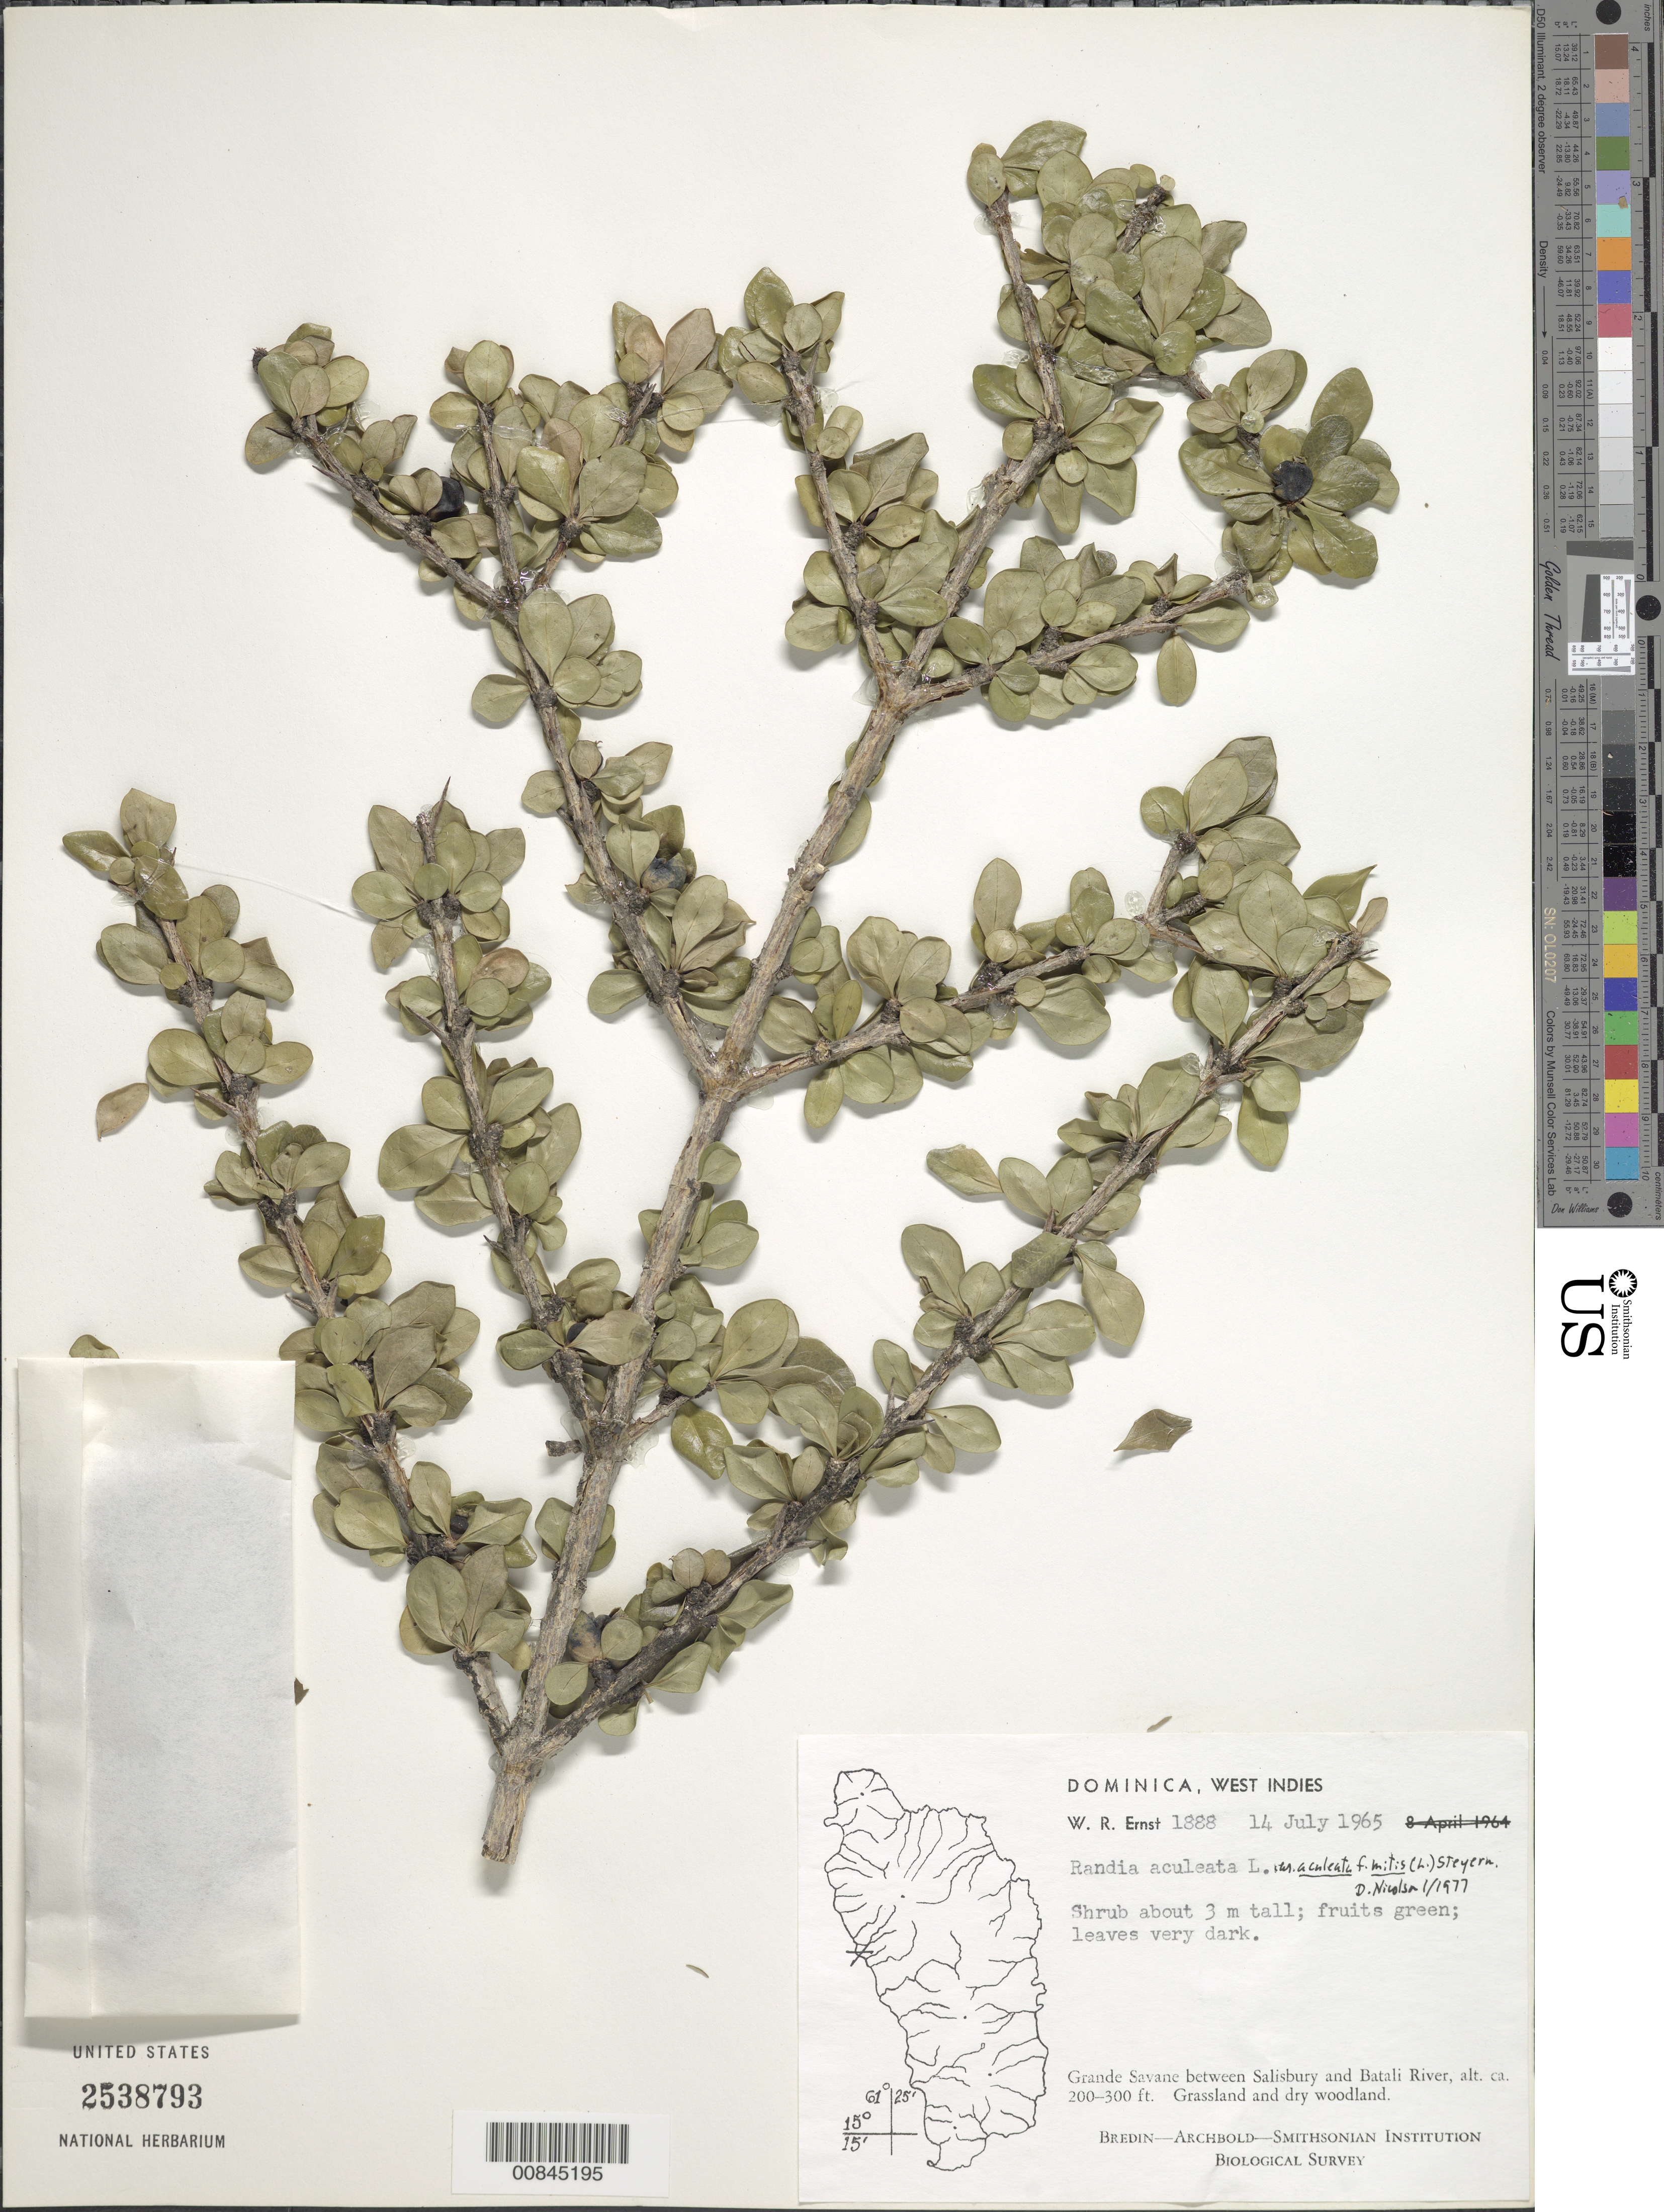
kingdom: Plantae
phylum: Tracheophyta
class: Magnoliopsida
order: Gentianales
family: Rubiaceae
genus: Randia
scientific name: Randia aculeata f. aculeata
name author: L.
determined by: Nicolson, Dan H.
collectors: W. R. Ernst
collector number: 1888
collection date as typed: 14 Jul 1965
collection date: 1965-07-14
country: Dominica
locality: Grande Savane, between Sailibury and the Batali River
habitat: Savane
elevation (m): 61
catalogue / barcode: US 2538793